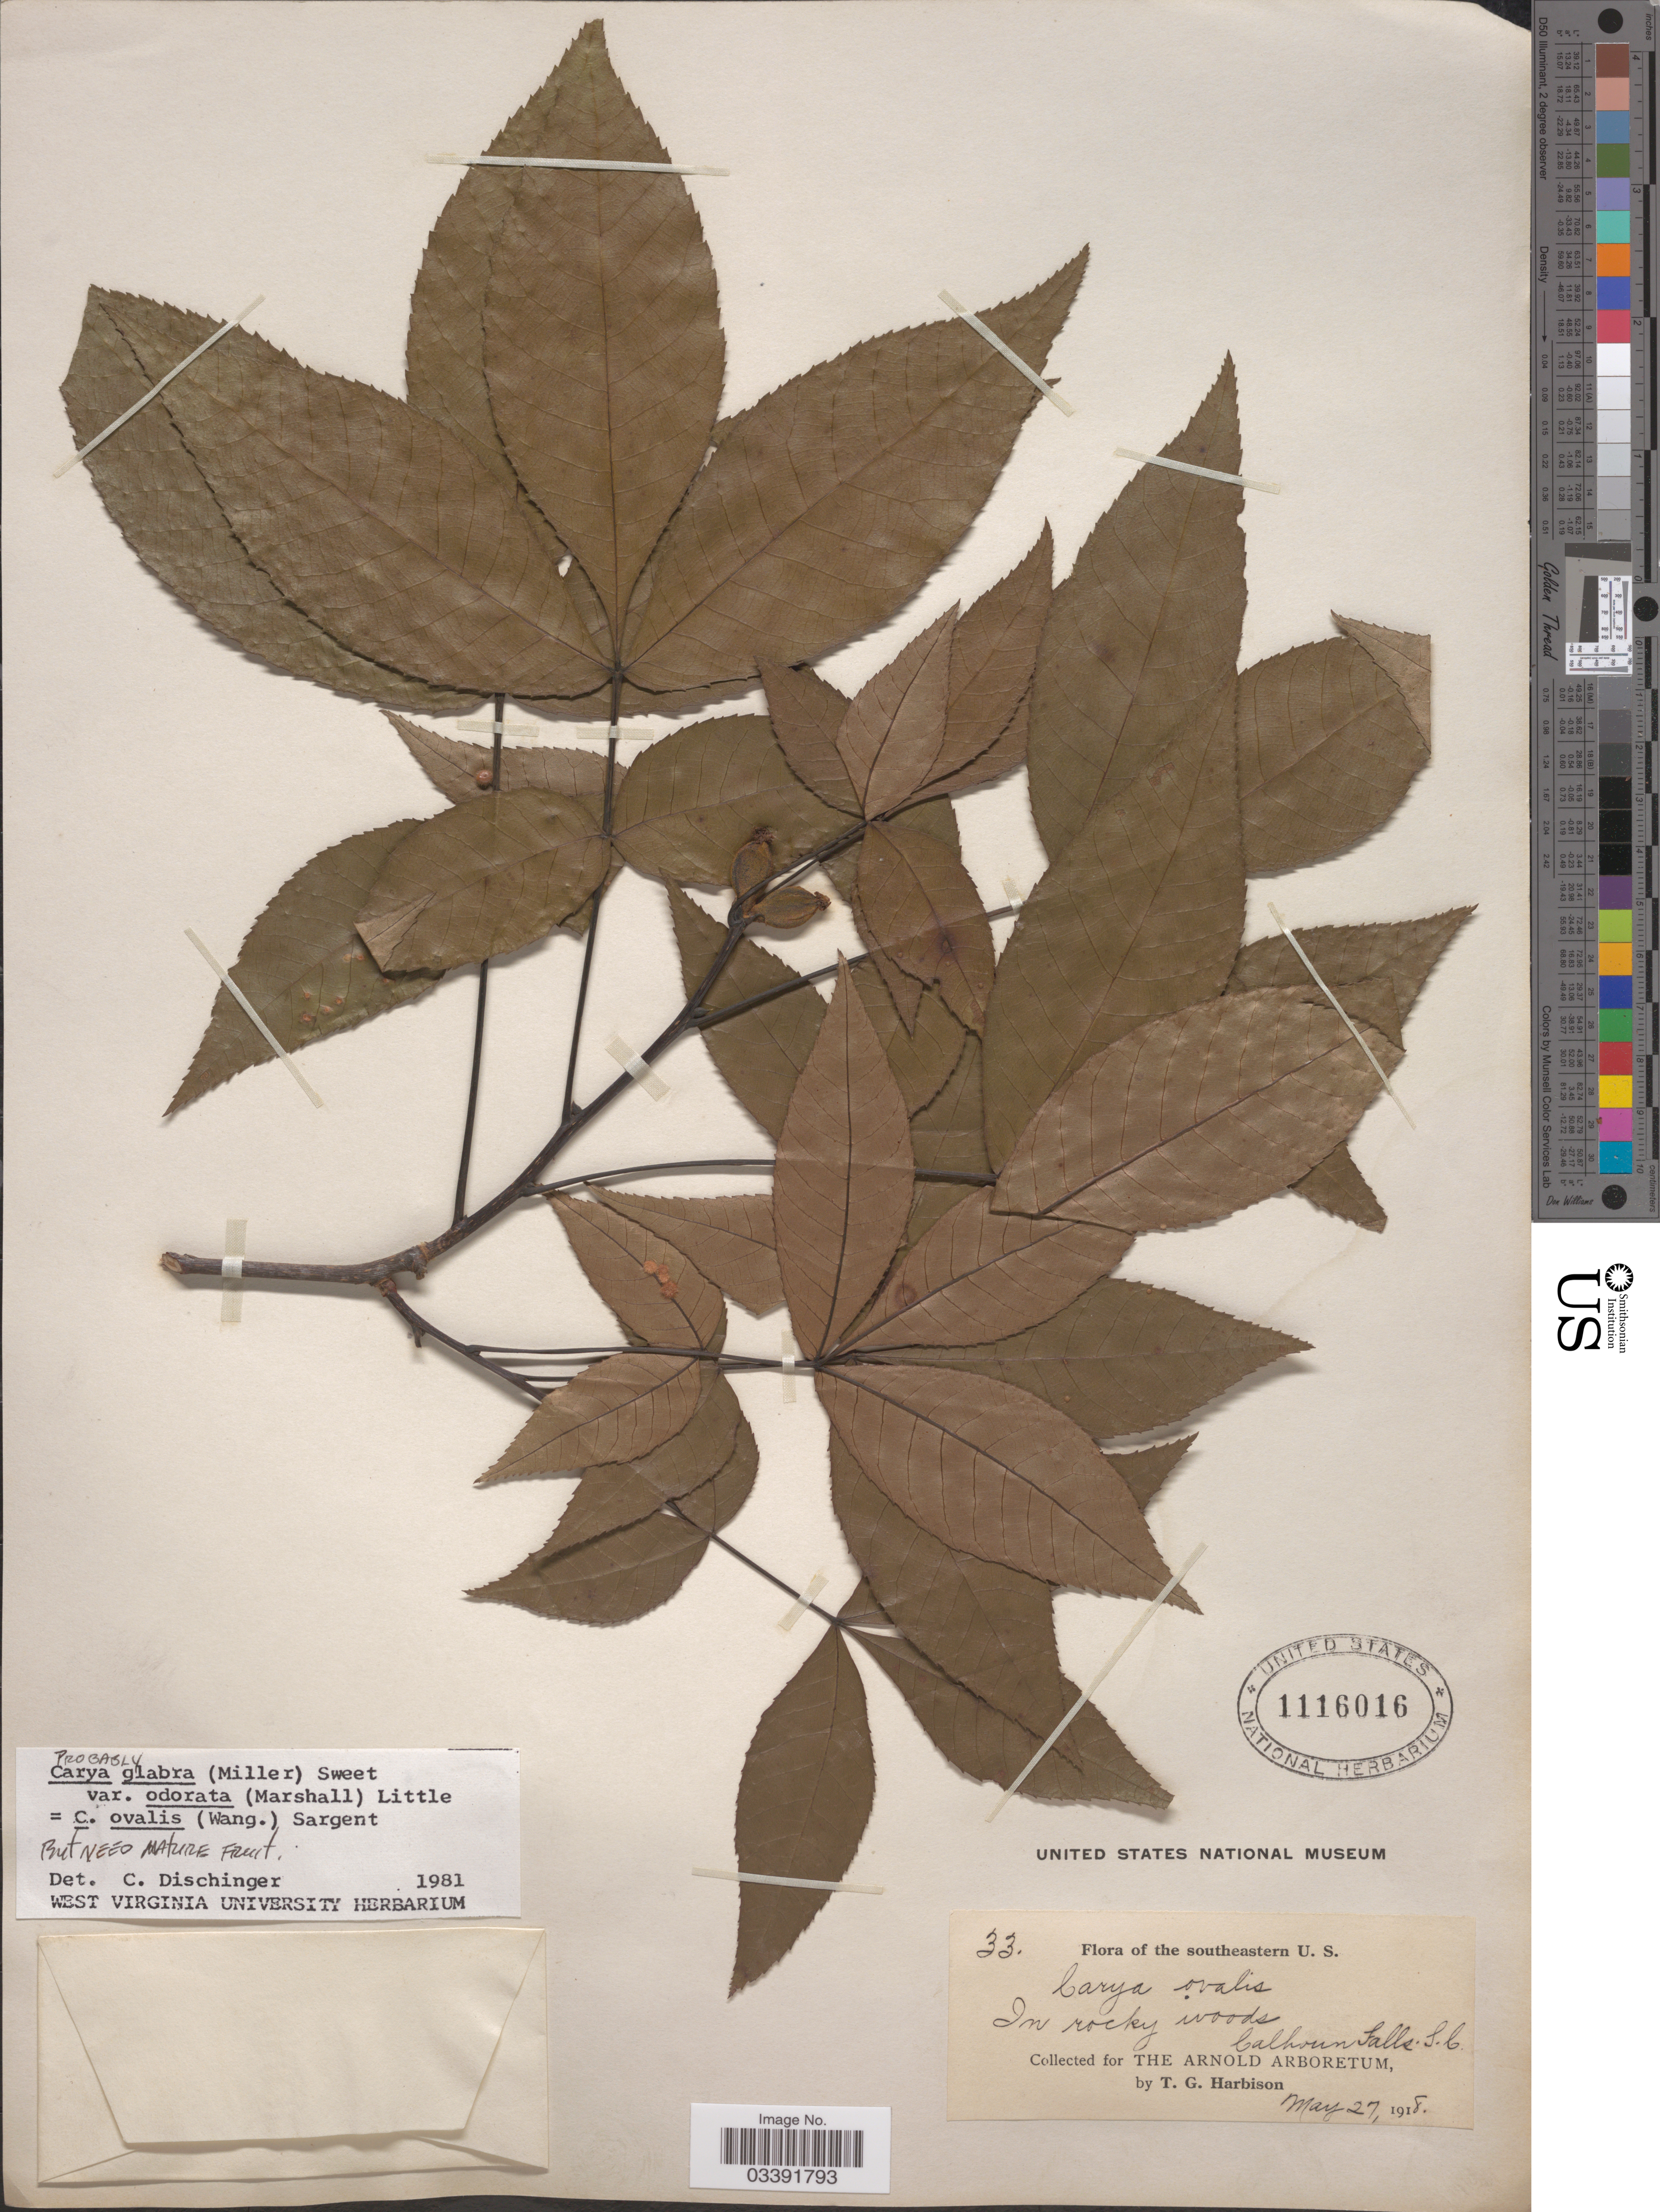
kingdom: Plantae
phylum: Tracheophyta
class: Magnoliopsida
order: Fagales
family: Juglandaceae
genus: Carya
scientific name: Carya glabra var. odorata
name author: (Marshall) Little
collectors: T. Harbison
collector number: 33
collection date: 1918-05-27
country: United States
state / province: South Carolina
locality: Southeastern U. S. Calhoun Falls.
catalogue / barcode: US 1116016